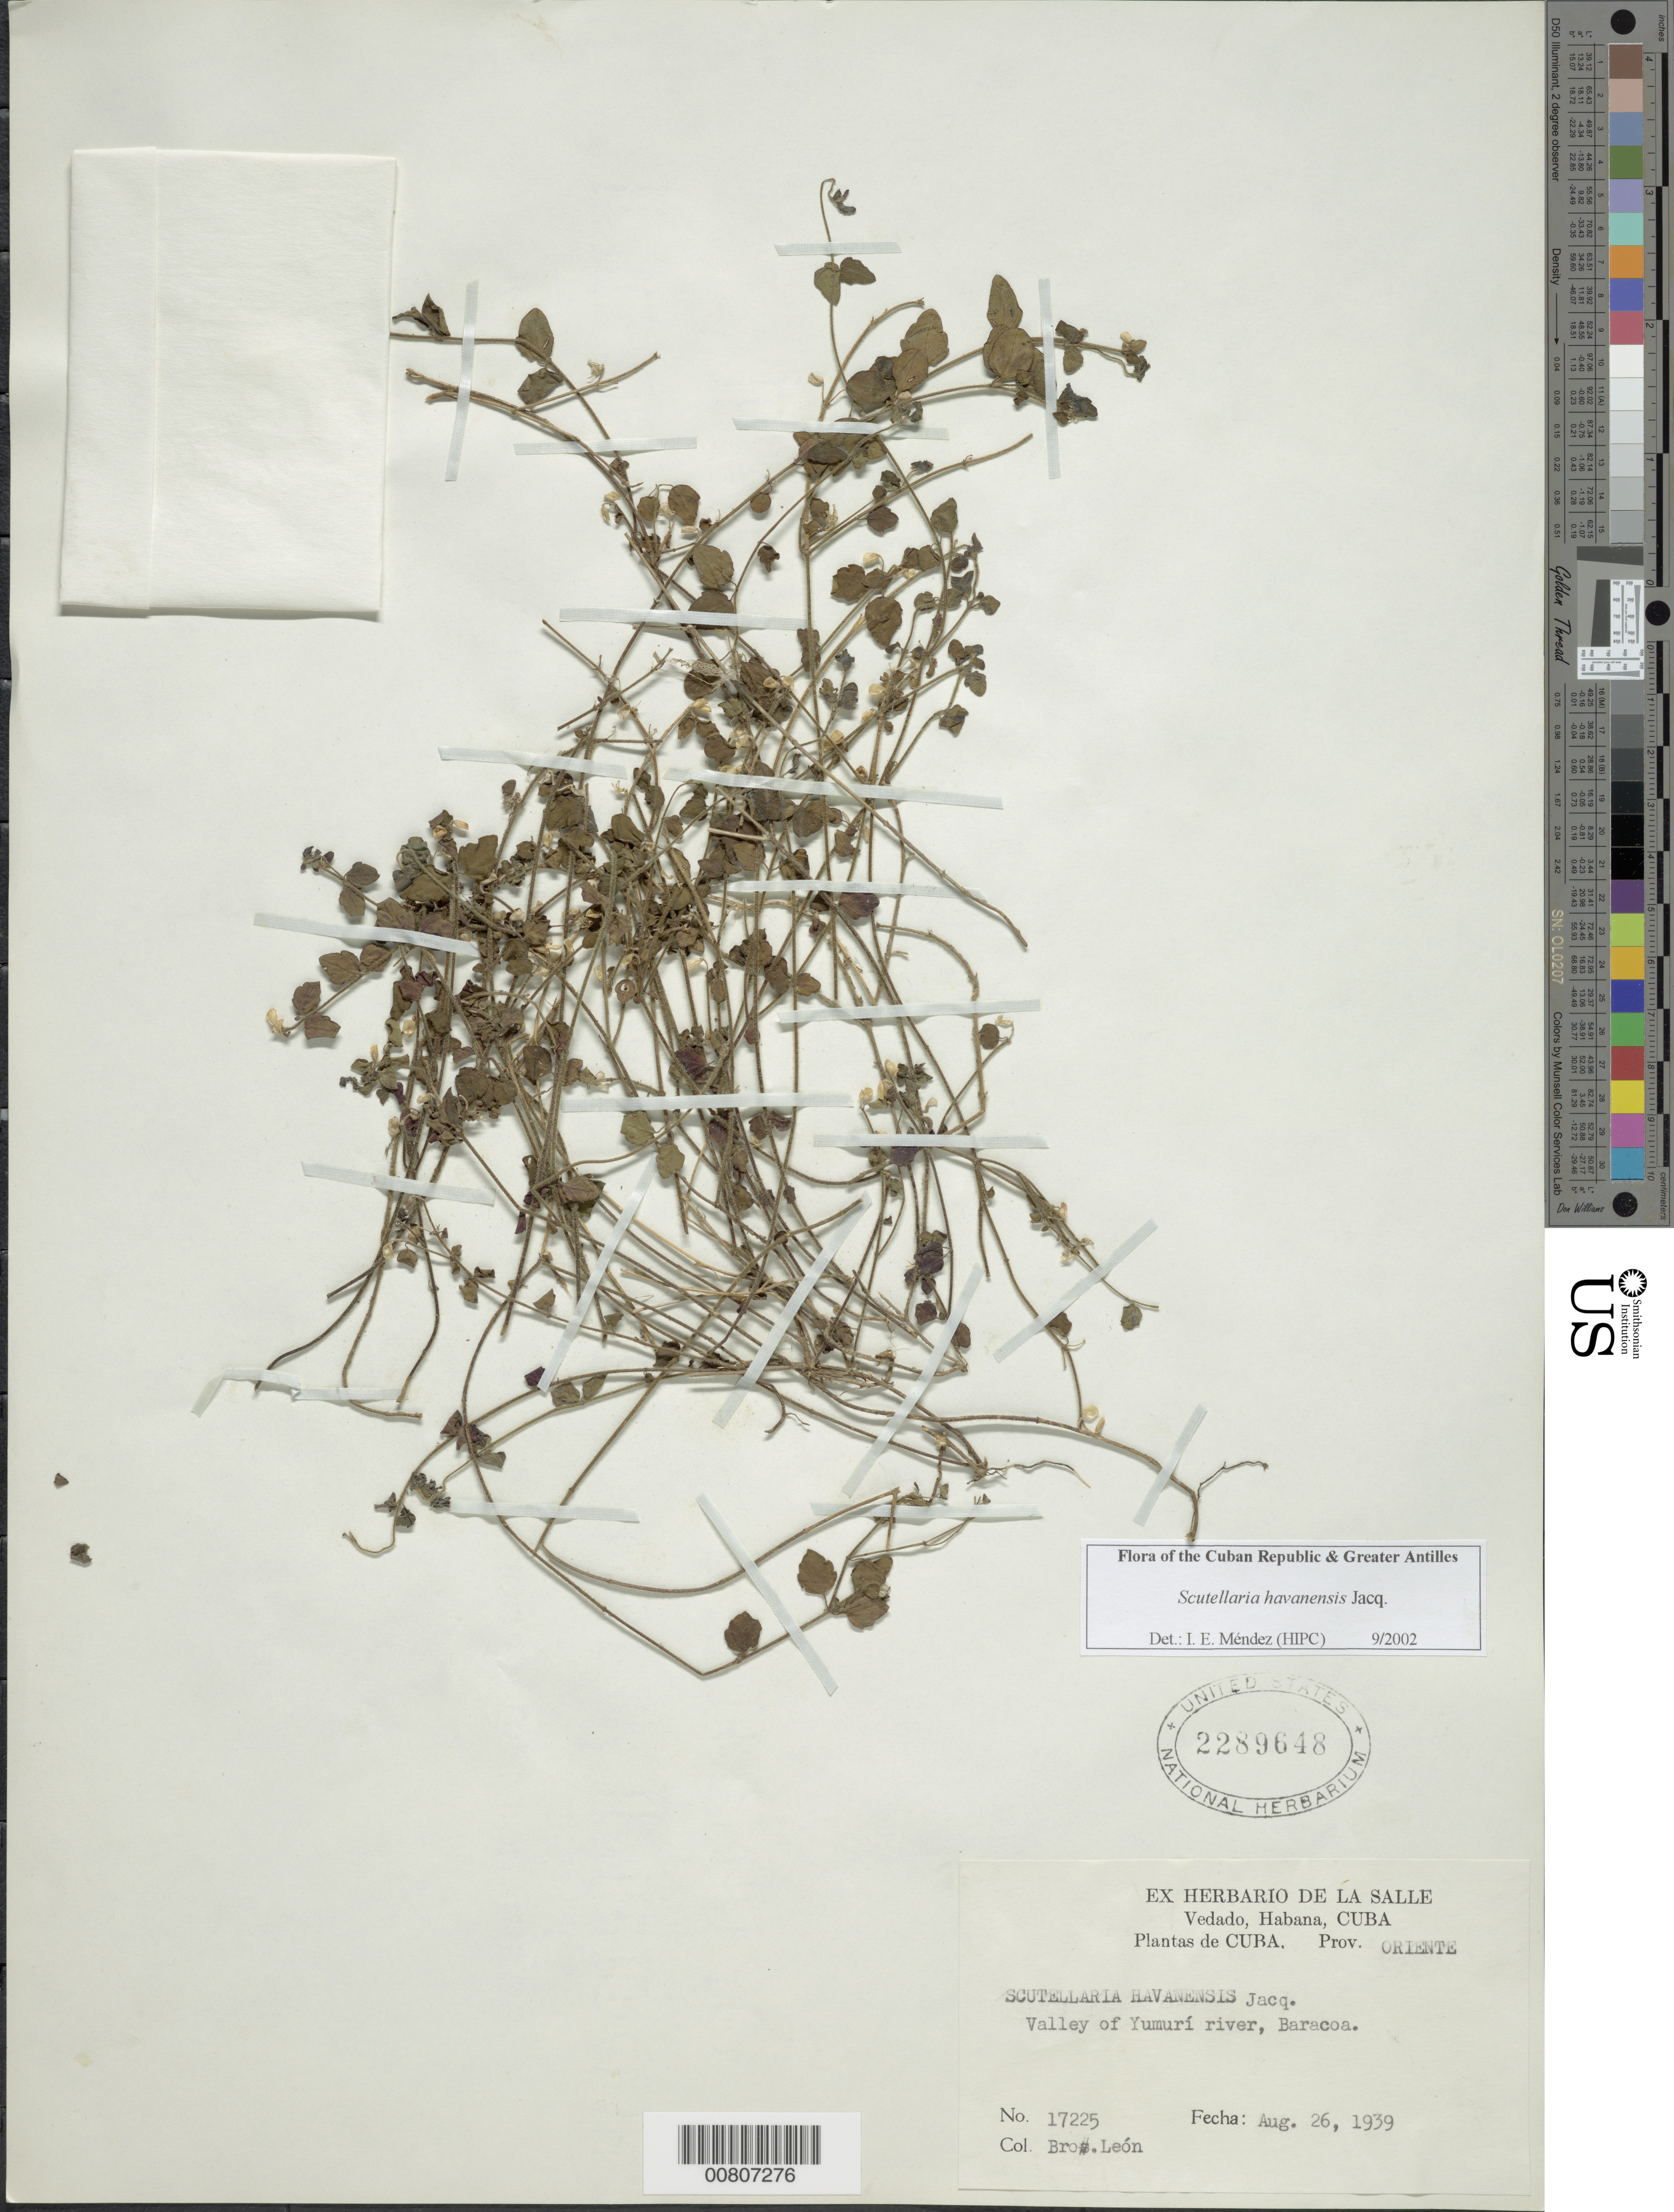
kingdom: Plantae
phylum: Tracheophyta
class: Magnoliopsida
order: Lamiales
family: Lamiaceae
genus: Scutellaria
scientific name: Scutellaria havanensis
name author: Jacq.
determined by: Méndez, Isidro E., (HIPC)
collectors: Bro. León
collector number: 17225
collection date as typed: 26 Aug 1939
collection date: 1939-08-26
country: Cuba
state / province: Guantanamo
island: Cuba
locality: Baracoa, valley of Yumurí River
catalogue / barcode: US 2289648